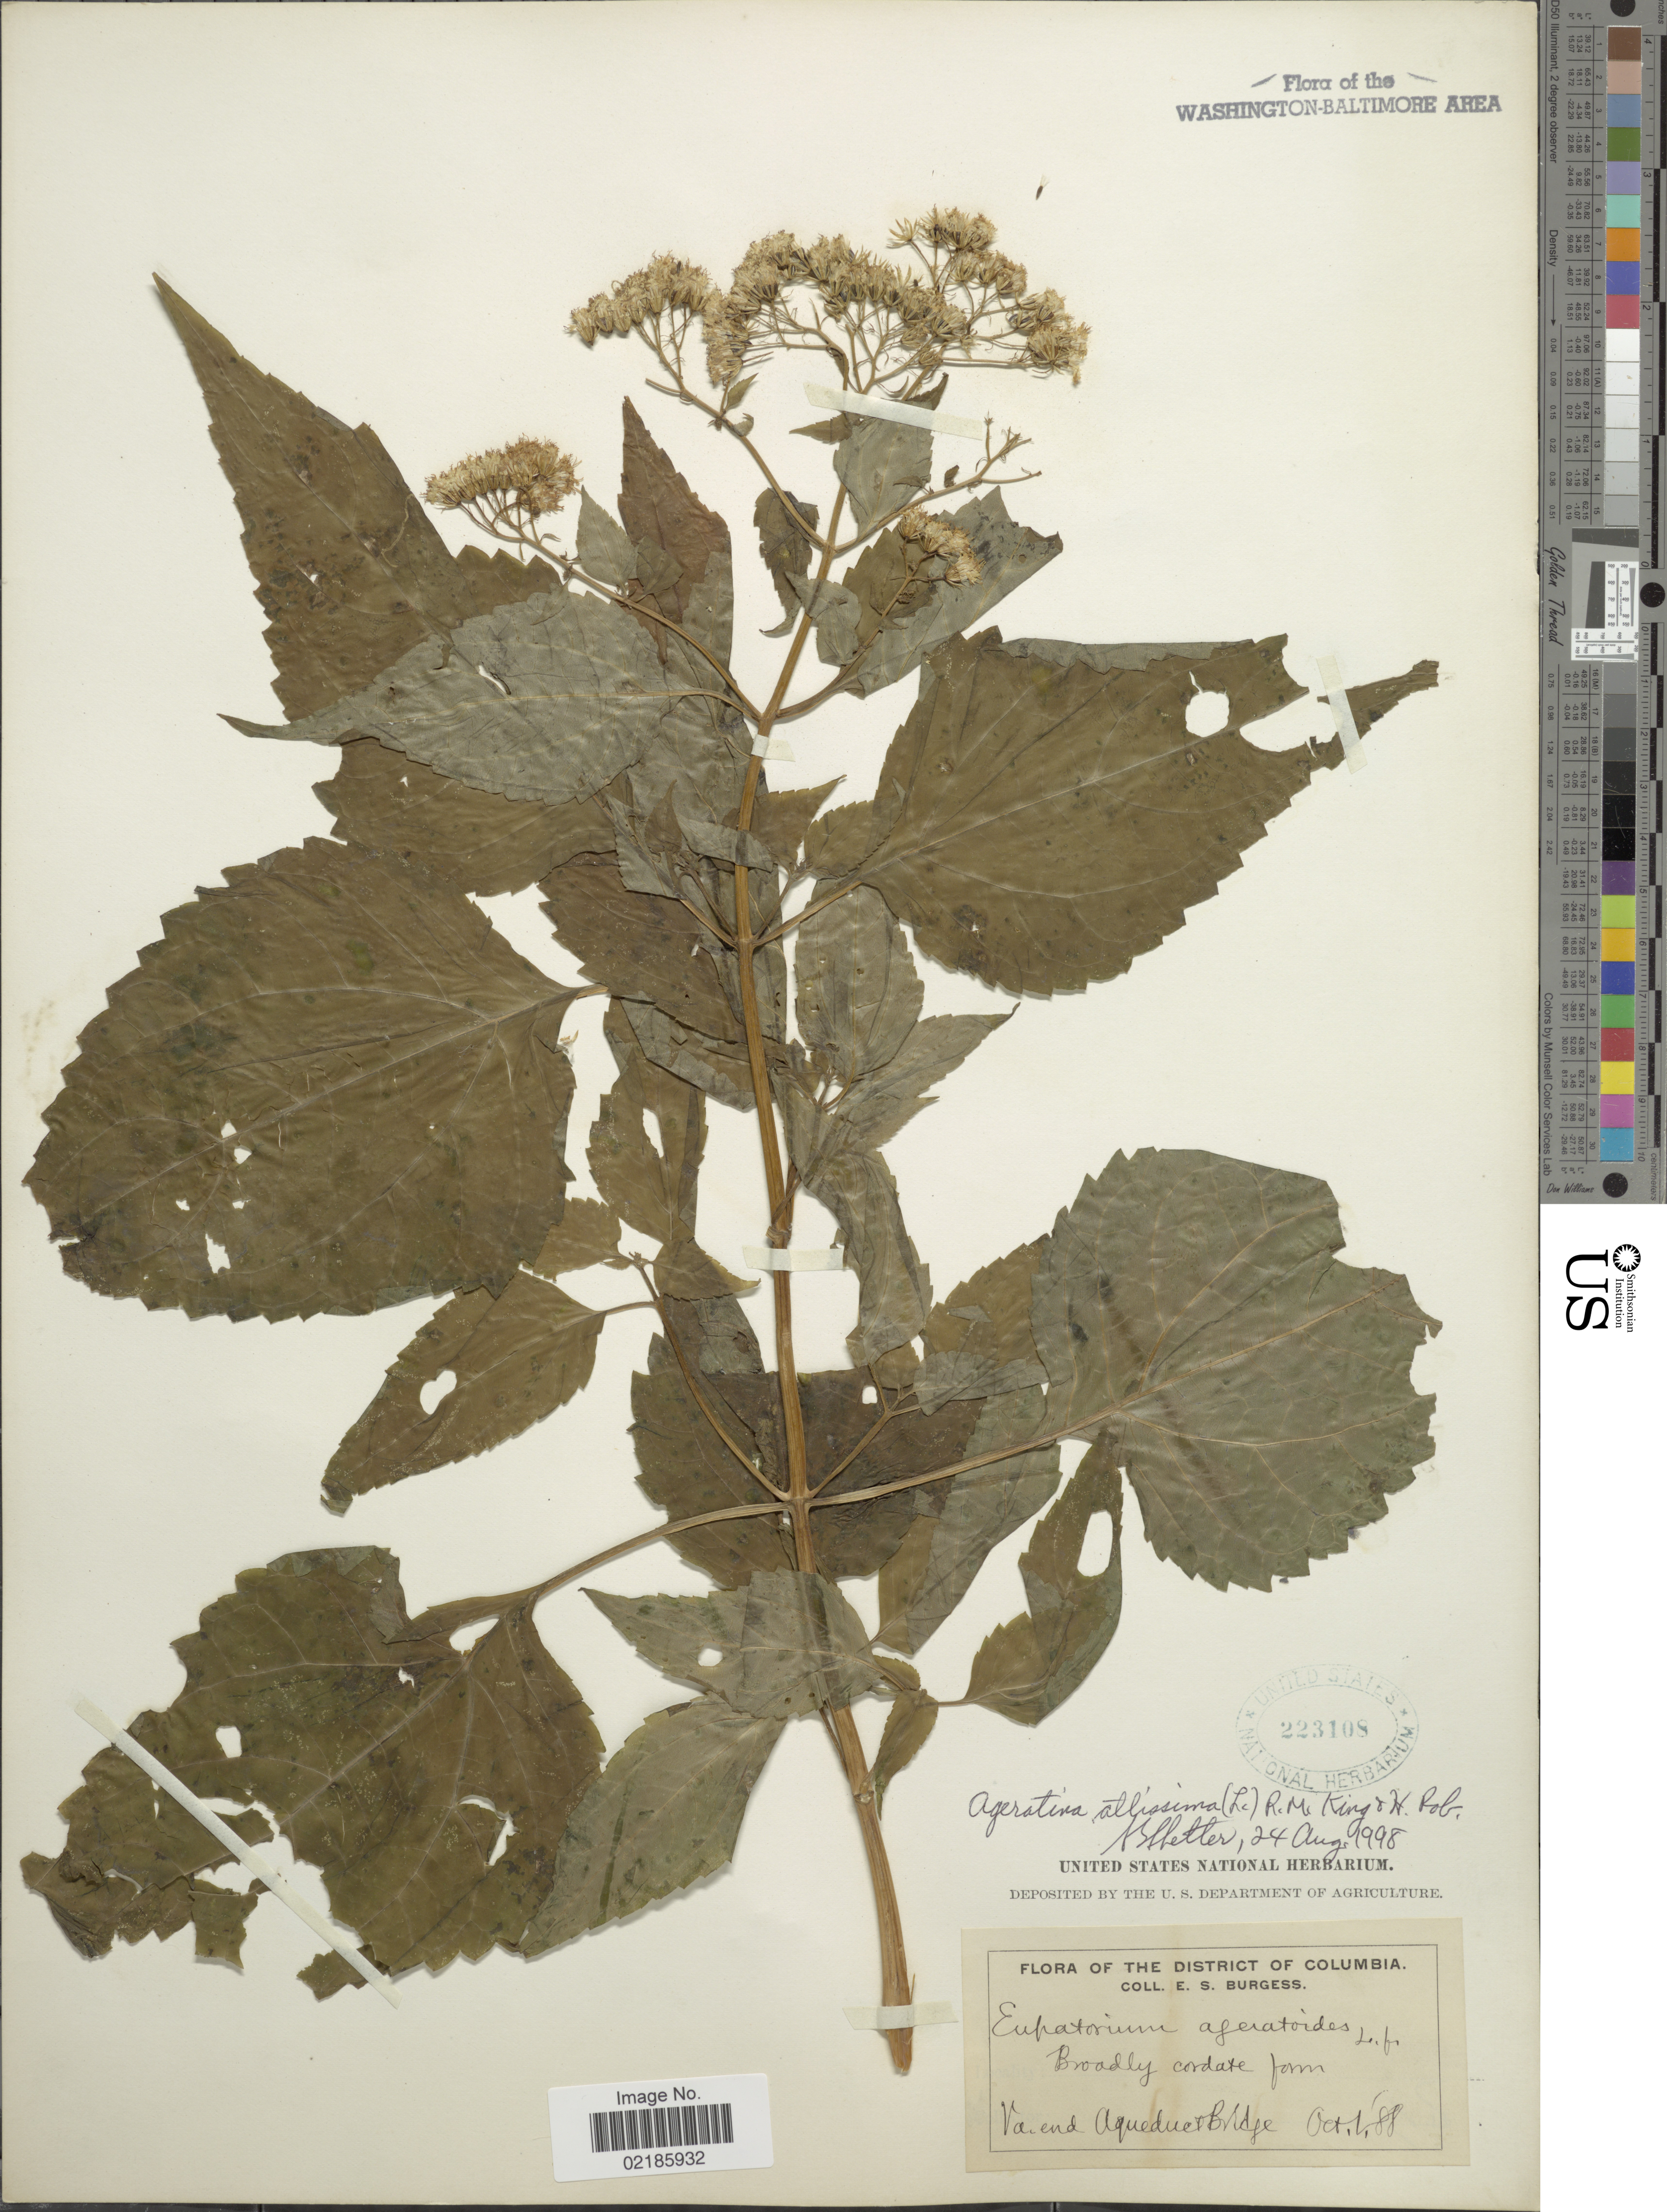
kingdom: Plantae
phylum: Tracheophyta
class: Magnoliopsida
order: Asterales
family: Asteraceae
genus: Ageratina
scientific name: Ageratina altissima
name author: (L.) R.M. King & H. Rob.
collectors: E. Burgess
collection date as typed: Transcribed d/m/y: 1/10/88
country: United States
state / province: District of Columbia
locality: District of Columbia. Va. end Aqueduet Bridge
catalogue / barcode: US 223108